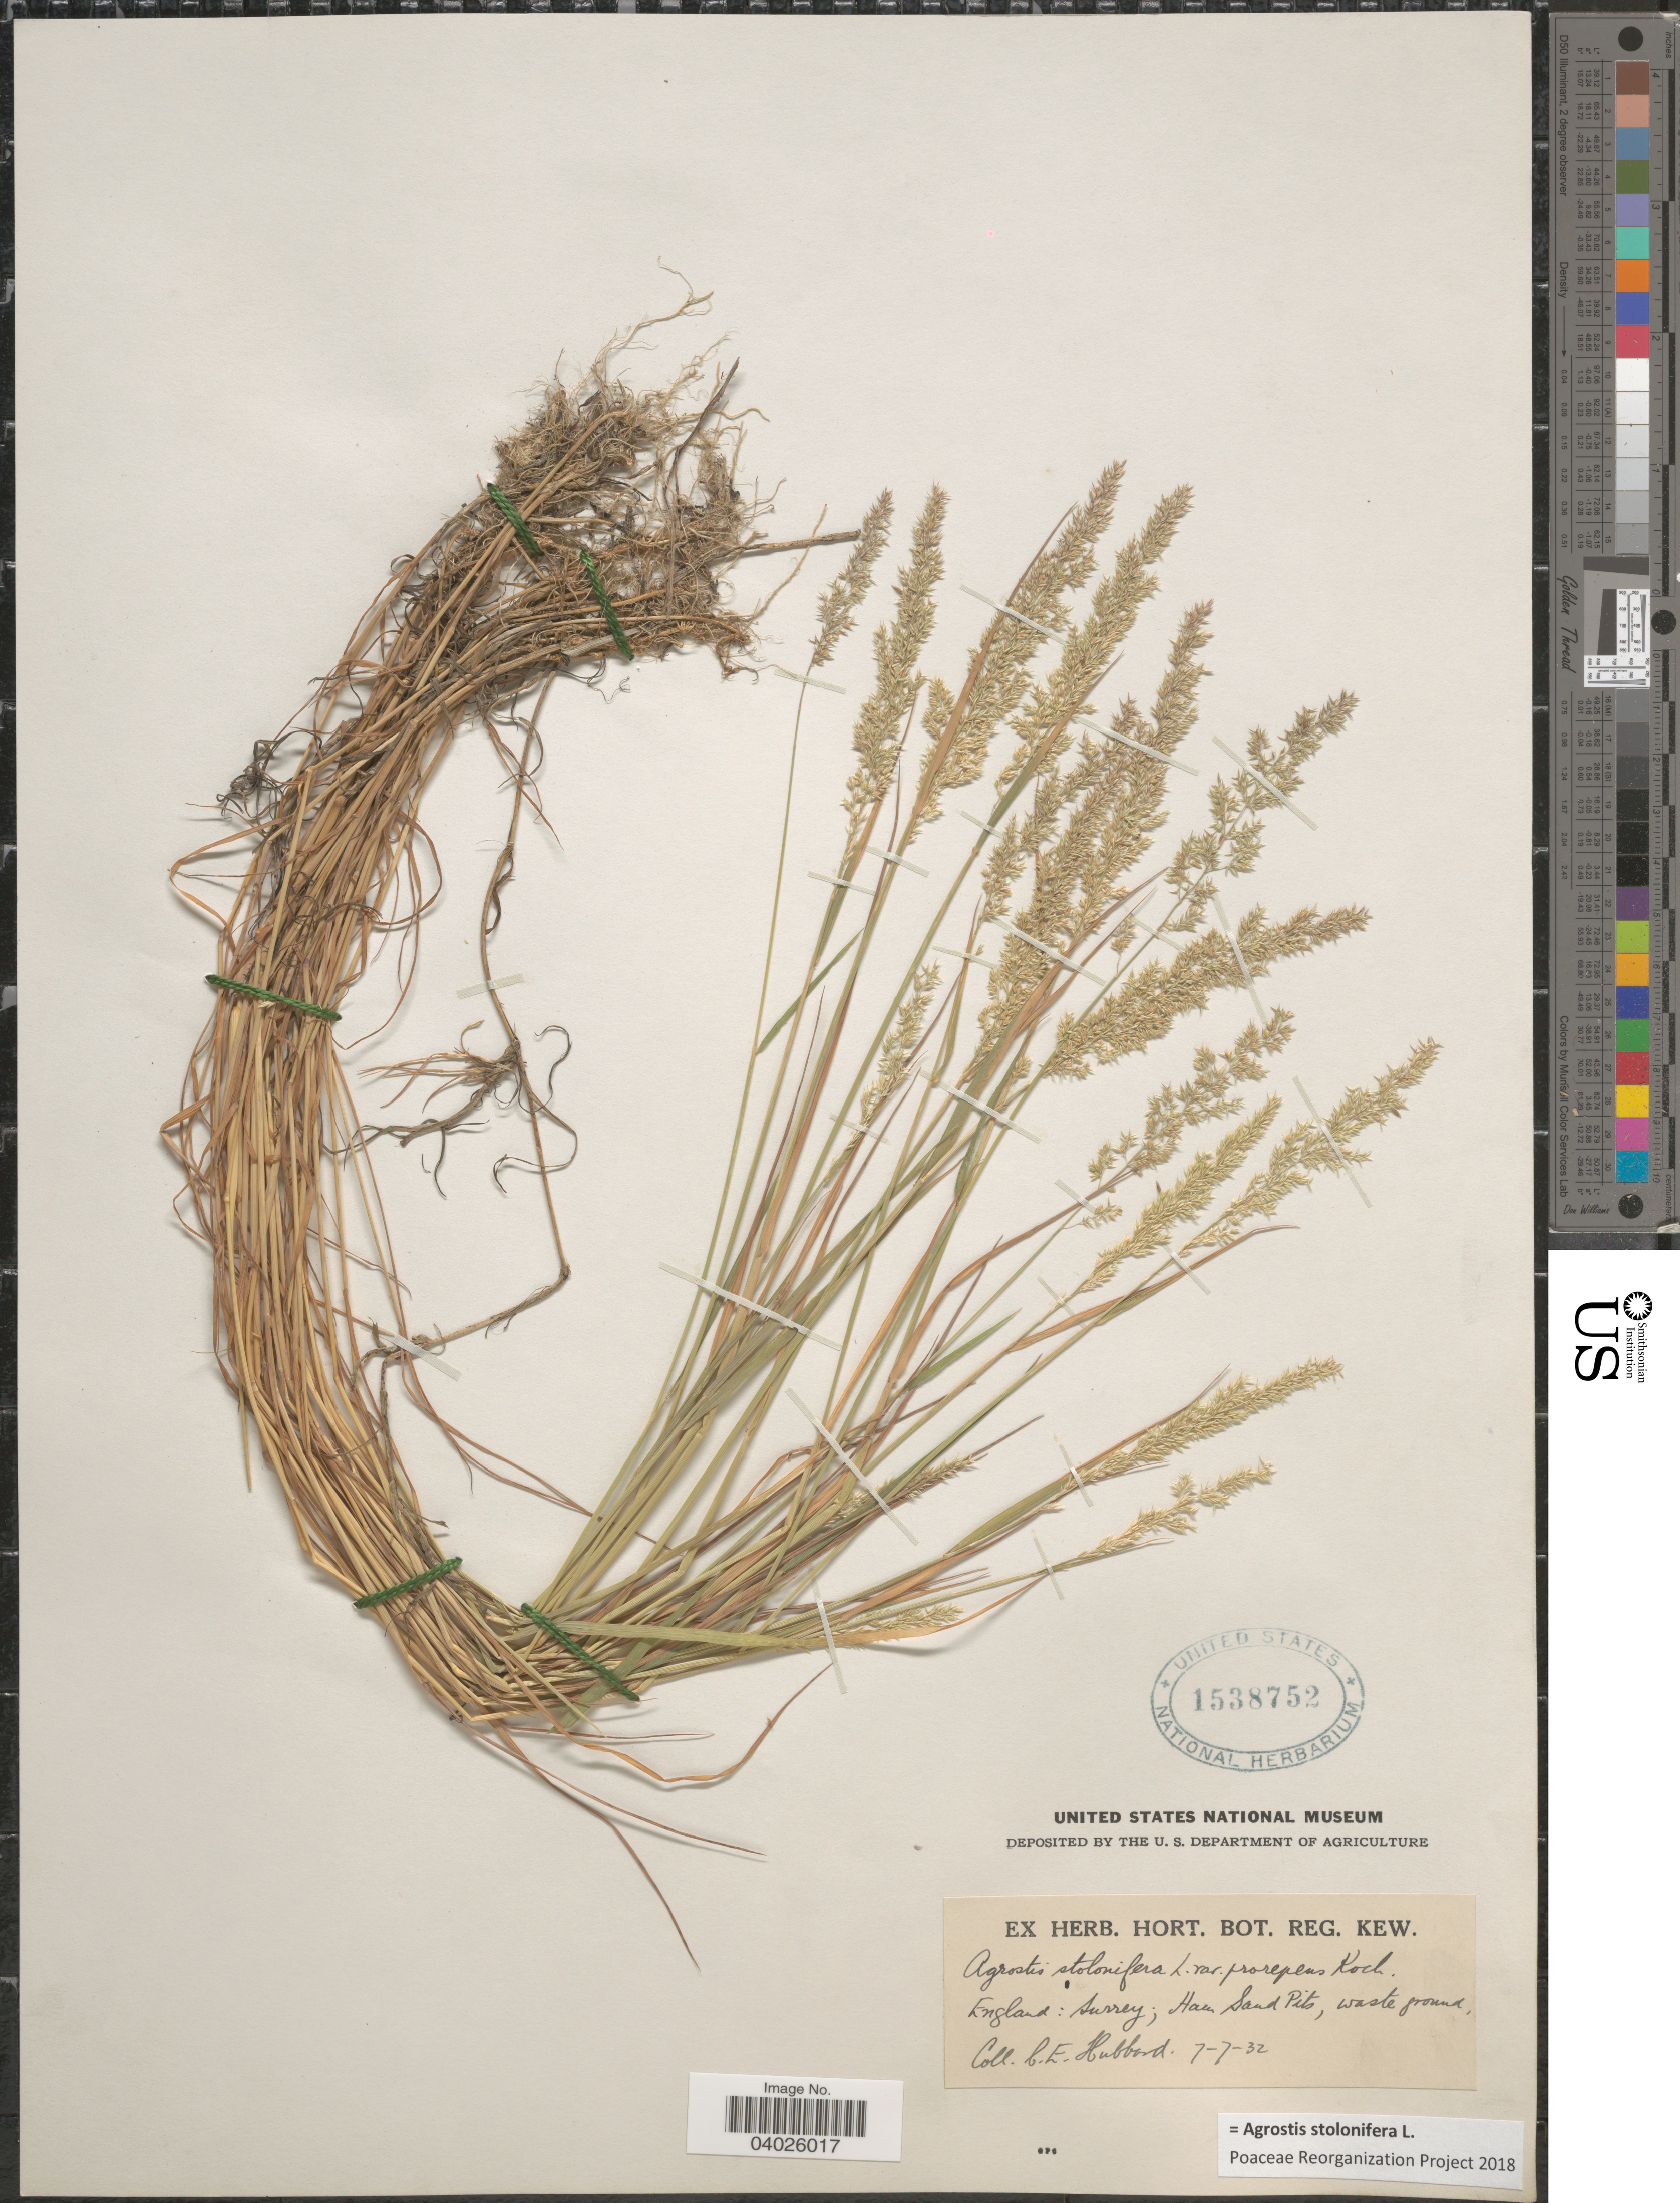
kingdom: Plantae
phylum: Tracheophyta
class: Liliopsida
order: Poales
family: Poaceae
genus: Agrostis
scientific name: Agrostis stolonifera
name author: L.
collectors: C. E. Hubbard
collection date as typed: Transcribed d/m/y: 7/7/32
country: United Kingdom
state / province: England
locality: Surrey; Ham Sand Pits.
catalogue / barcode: US 1538752